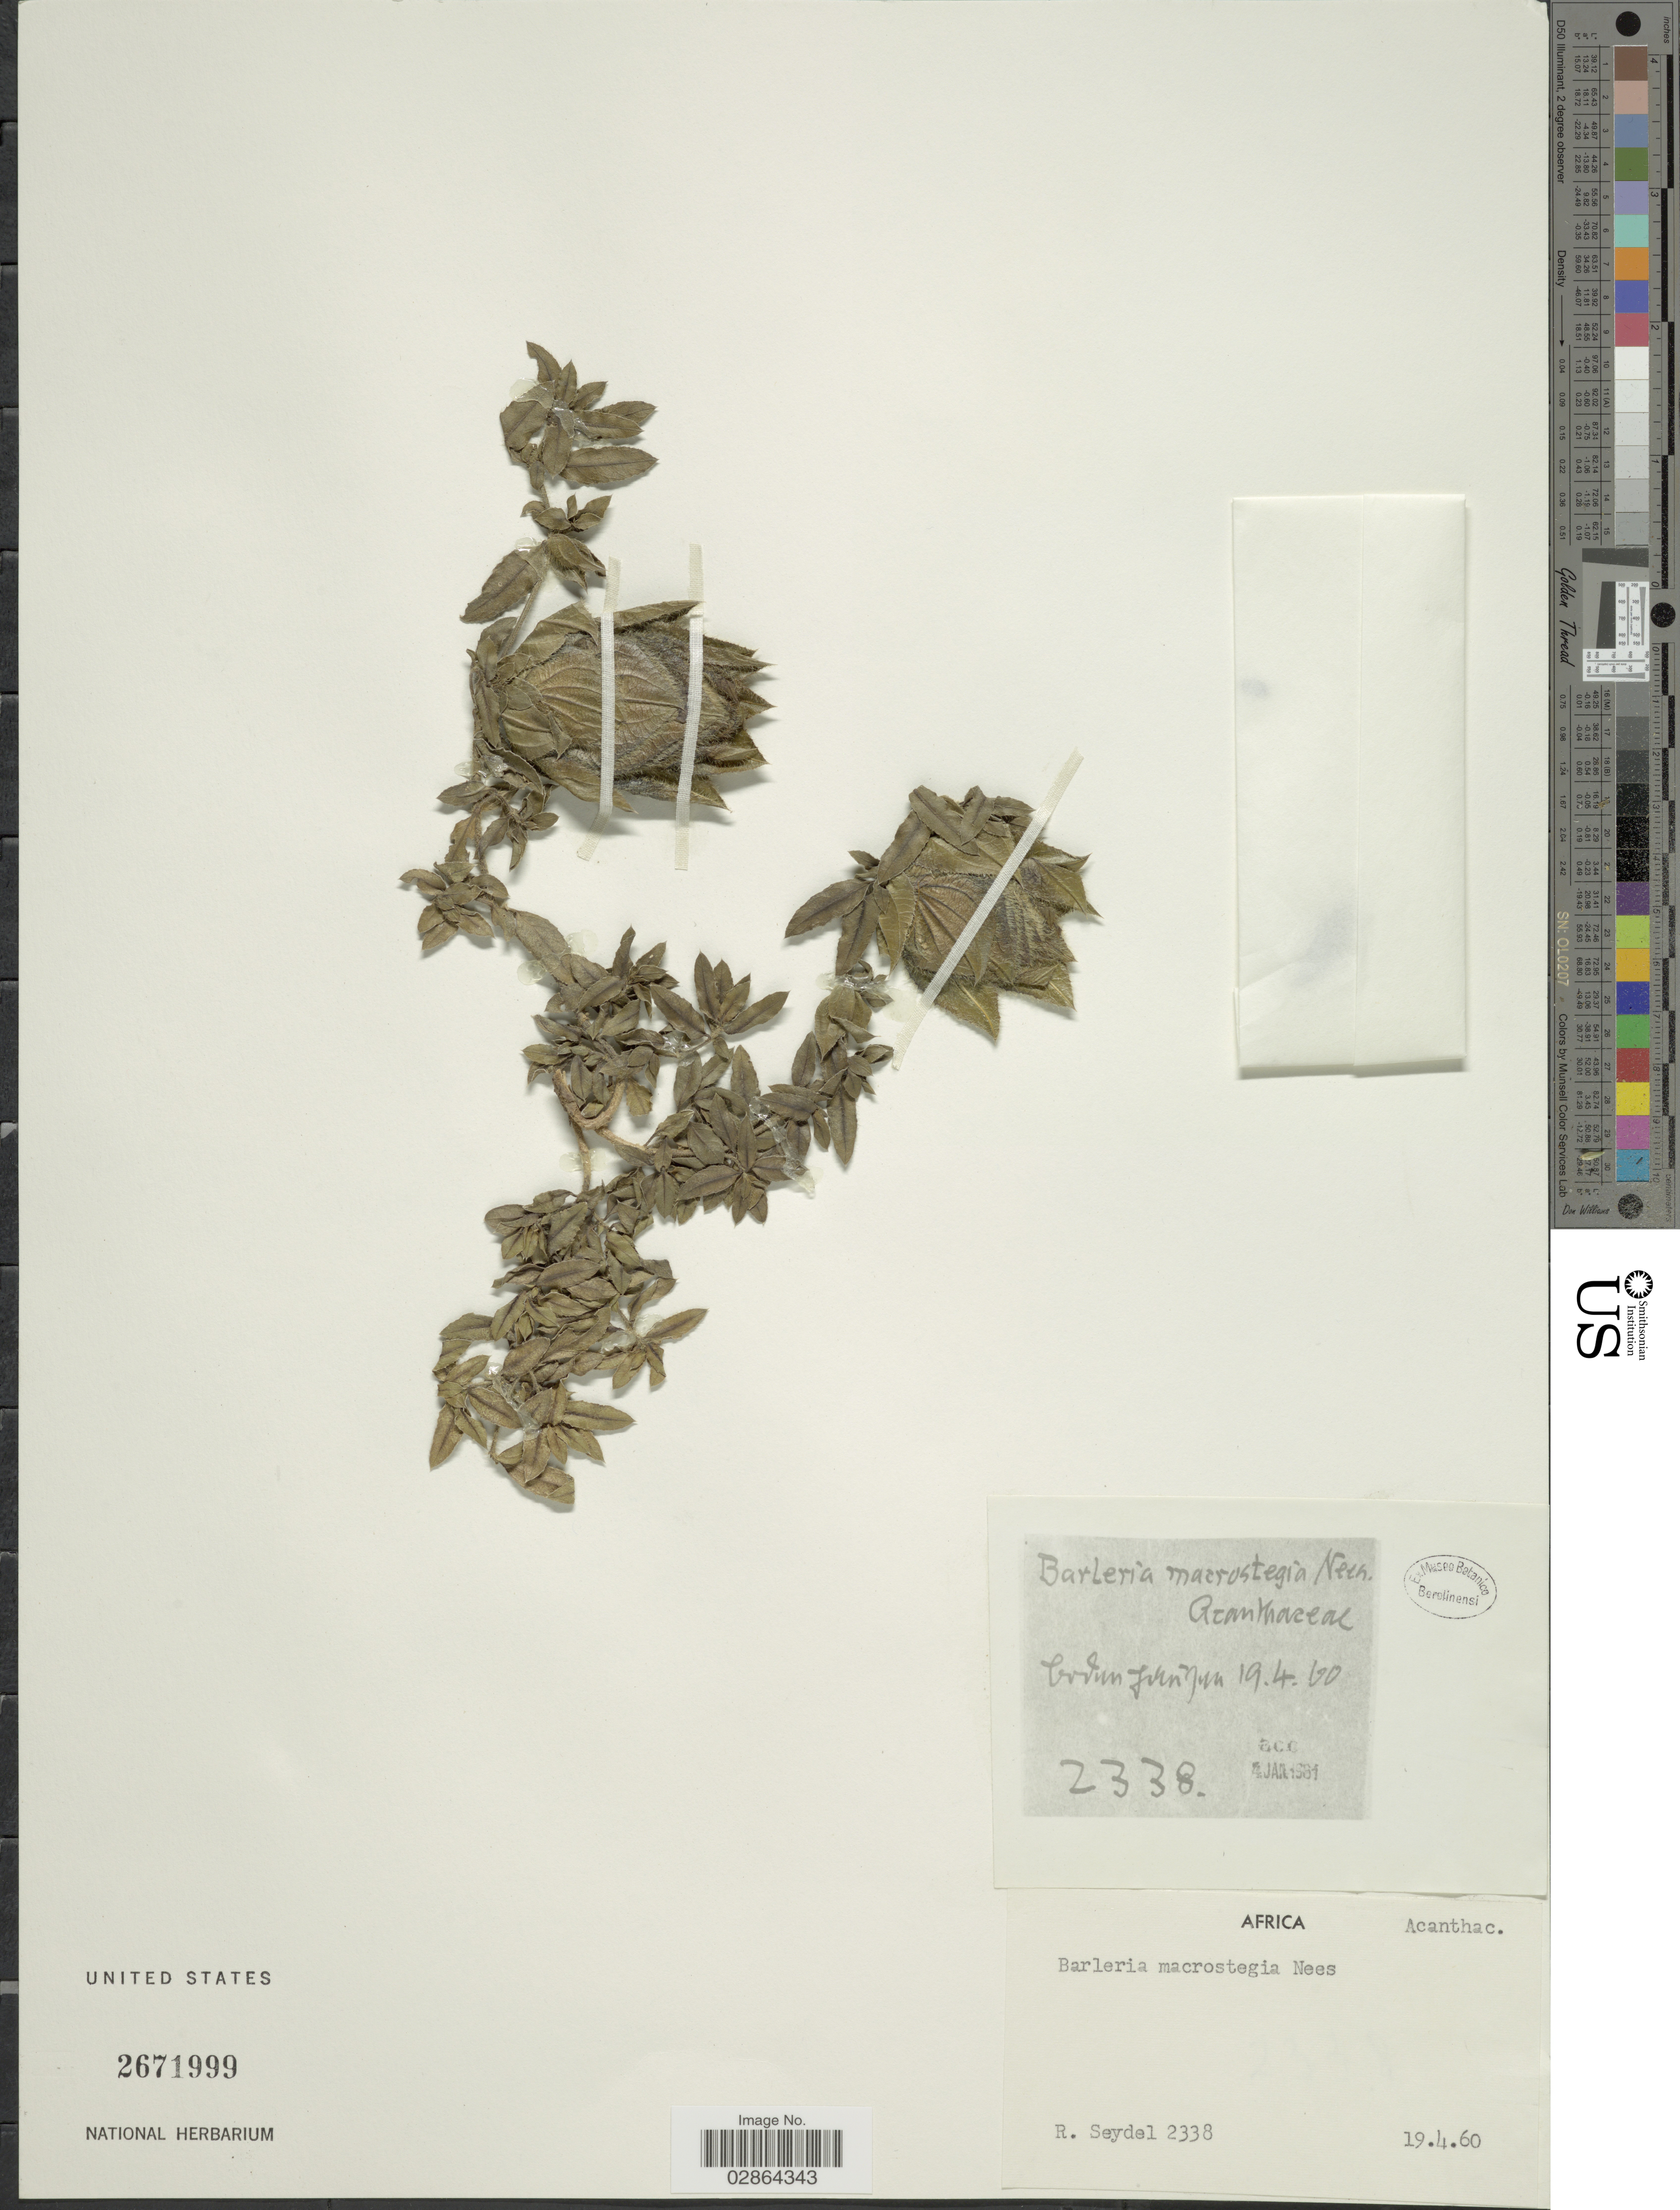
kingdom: Plantae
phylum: Tracheophyta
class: Magnoliopsida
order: Lamiales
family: Acanthaceae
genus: Barleria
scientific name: Barleria macrostegia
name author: Nees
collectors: R. Seydel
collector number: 2338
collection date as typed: Transcribed d/m/y: 19/4/60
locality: Africa.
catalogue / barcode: US 2671999